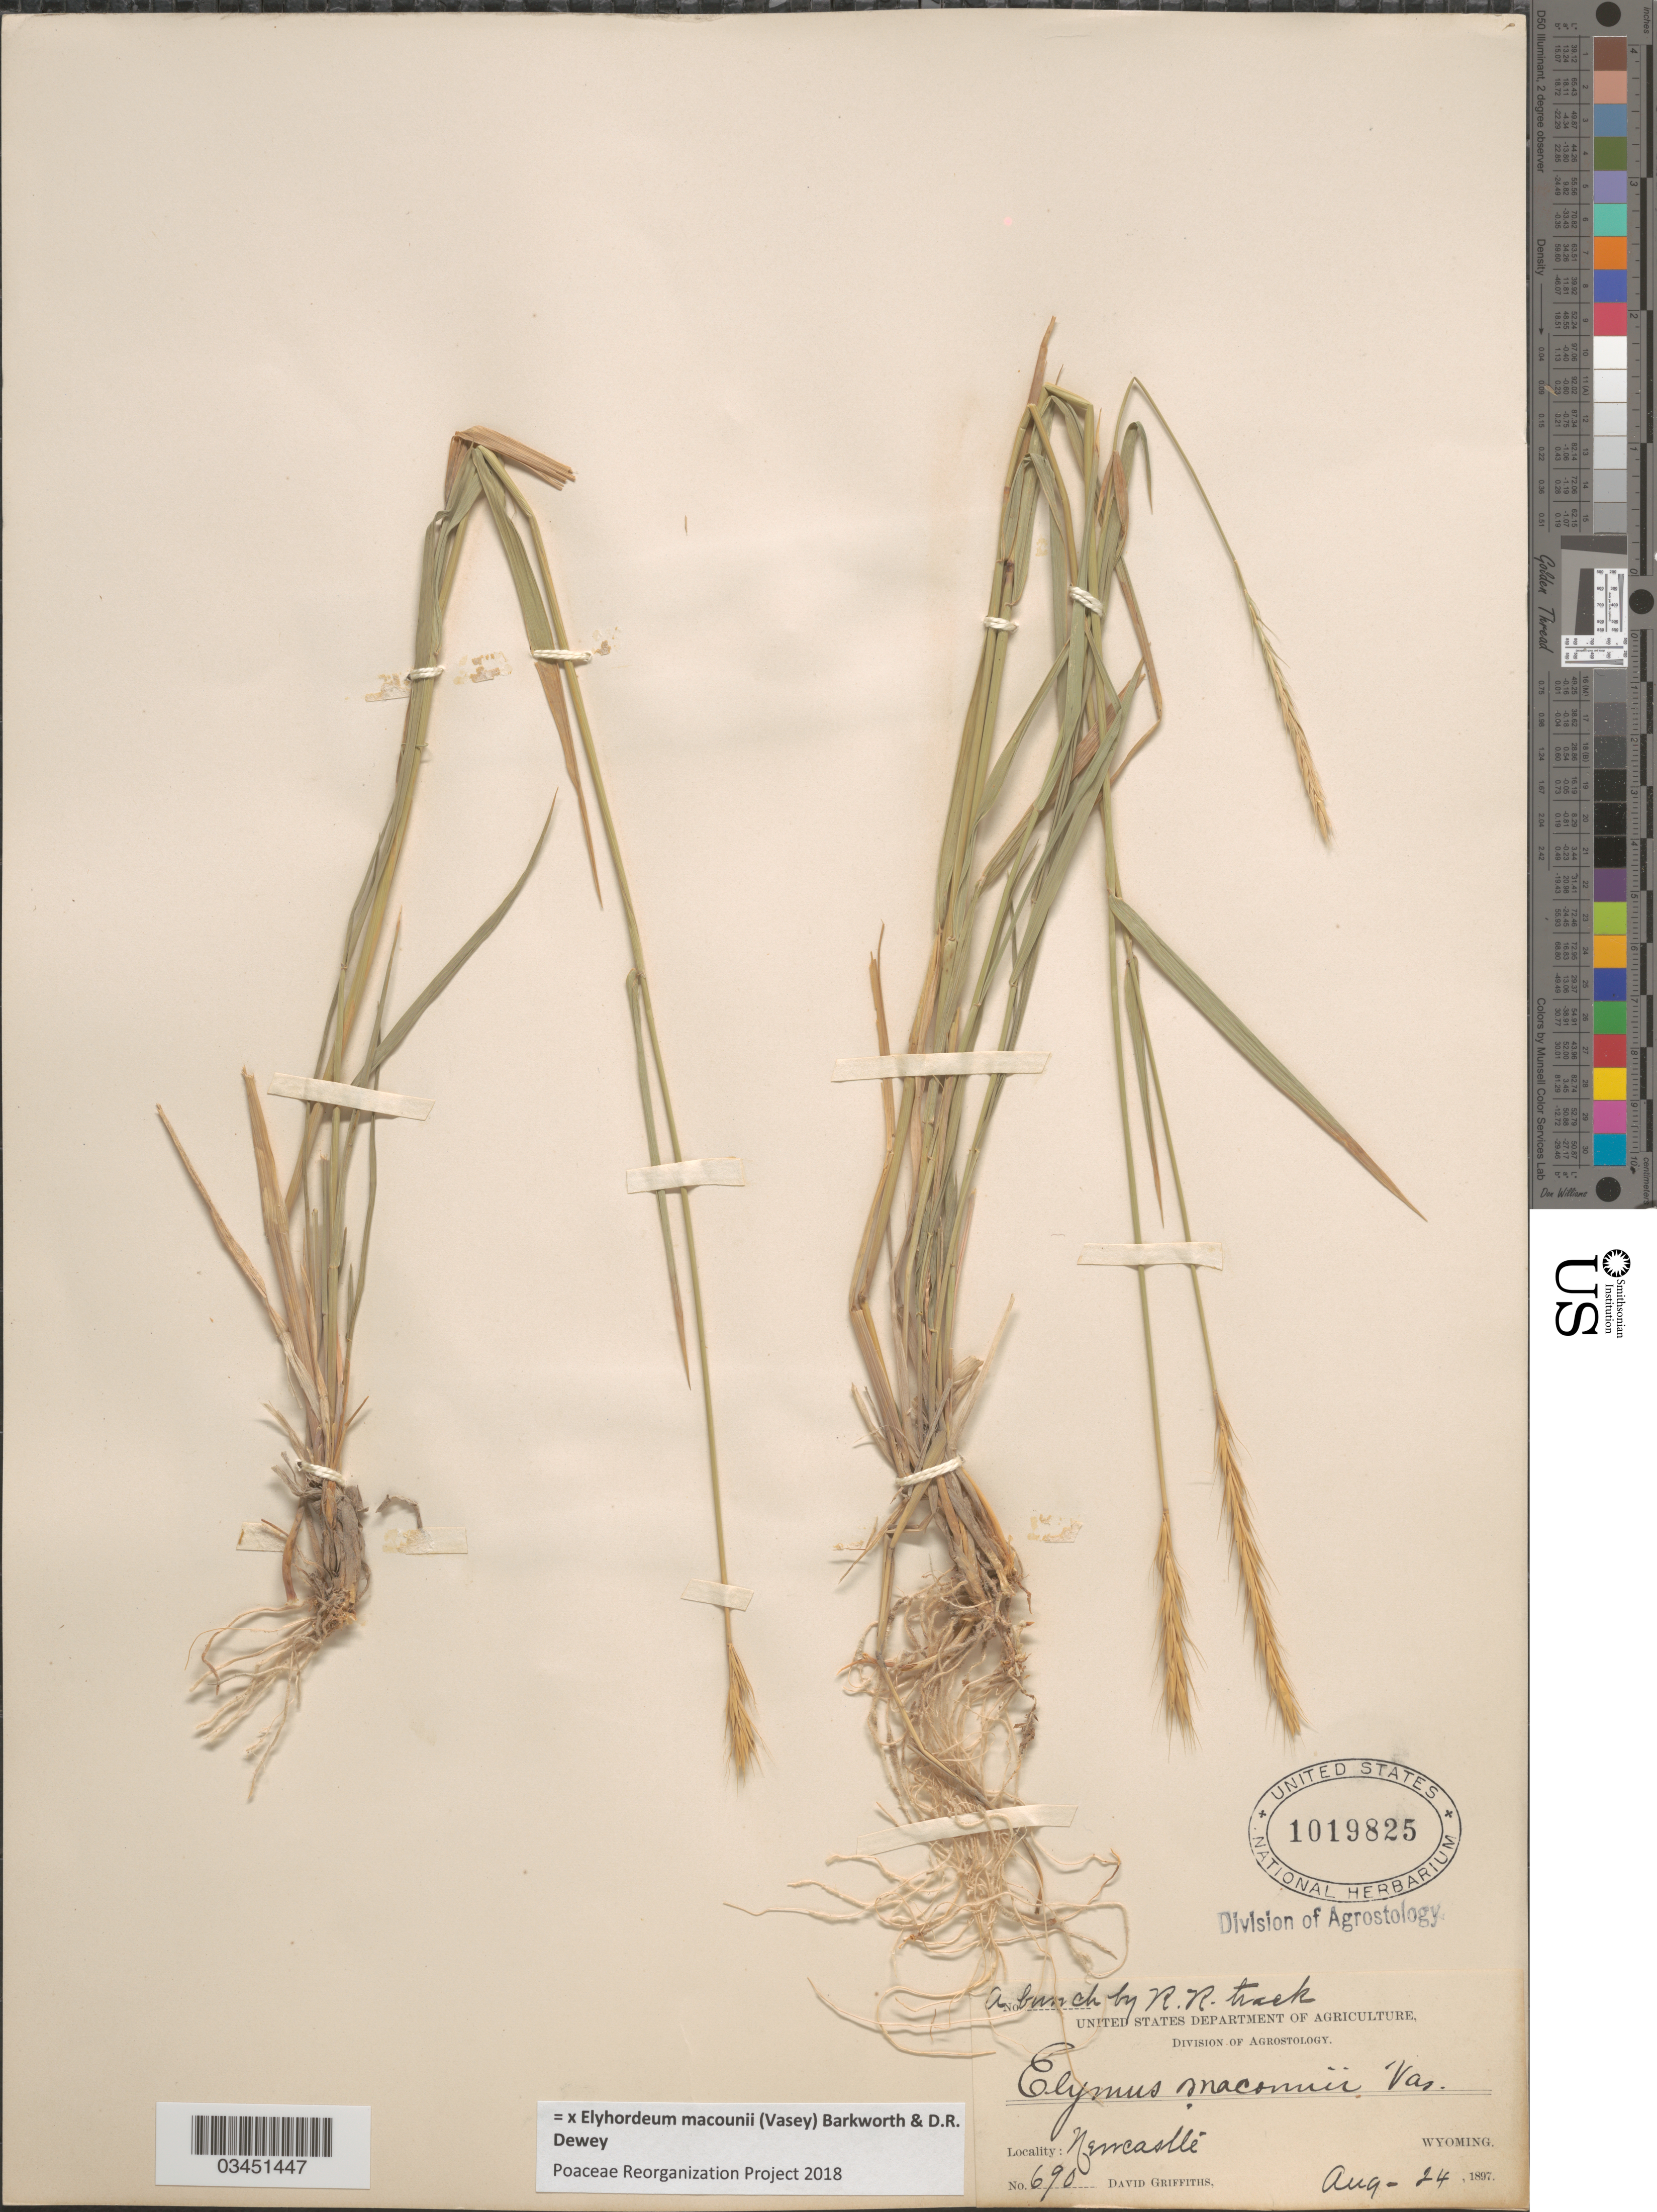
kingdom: Plantae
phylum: Tracheophyta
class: Liliopsida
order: Poales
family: Poaceae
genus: Elyhordeum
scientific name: x Elyhordeum macounii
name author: (Vasey) Barkworth & Dewey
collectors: D. Griffiths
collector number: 690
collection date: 1897-08-24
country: United States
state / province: Wyoming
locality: Newcastle. A bunch by R.R. track.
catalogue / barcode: US 1019825